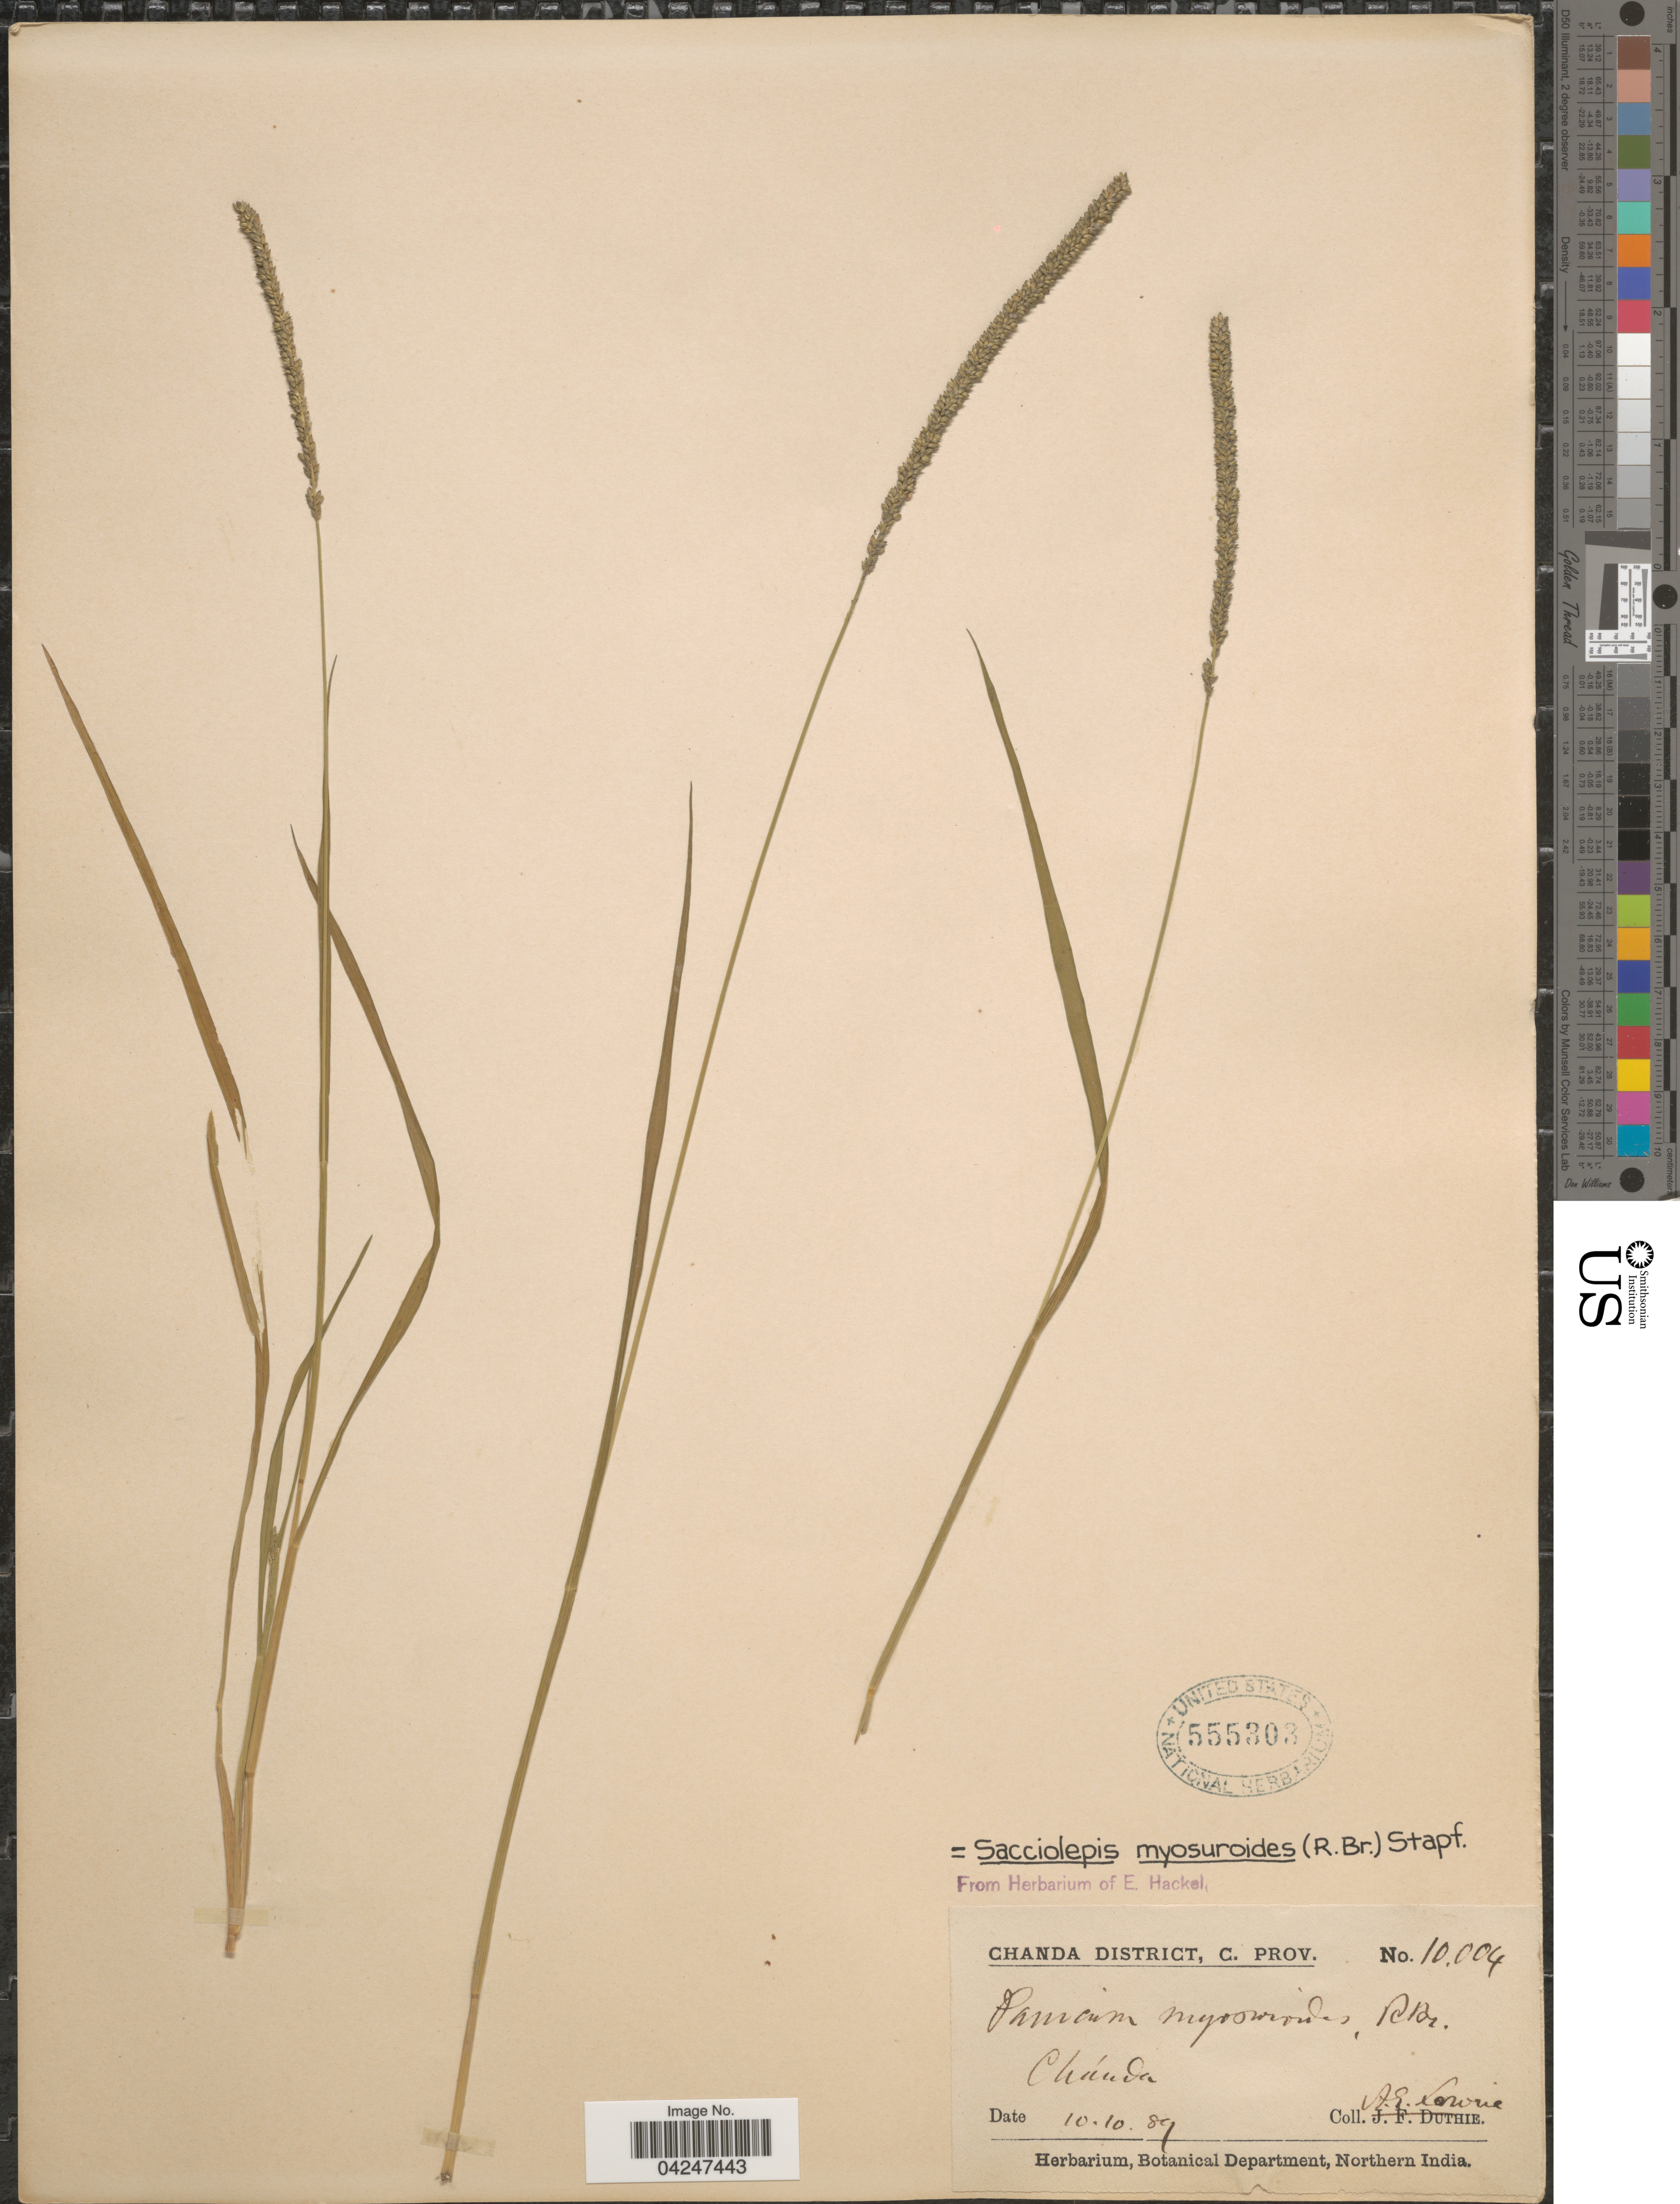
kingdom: Plantae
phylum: Tracheophyta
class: Liliopsida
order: Poales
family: Poaceae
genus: Sacciolepis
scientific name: Sacciolepis myosuroides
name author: (R. Br.) Chase ex E.G. Camus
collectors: A. Lowrie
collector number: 10.004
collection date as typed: Transcribed d/m/y: 10/10/89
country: India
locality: Chanda District, C. Prov. Chándra.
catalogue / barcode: US 555303